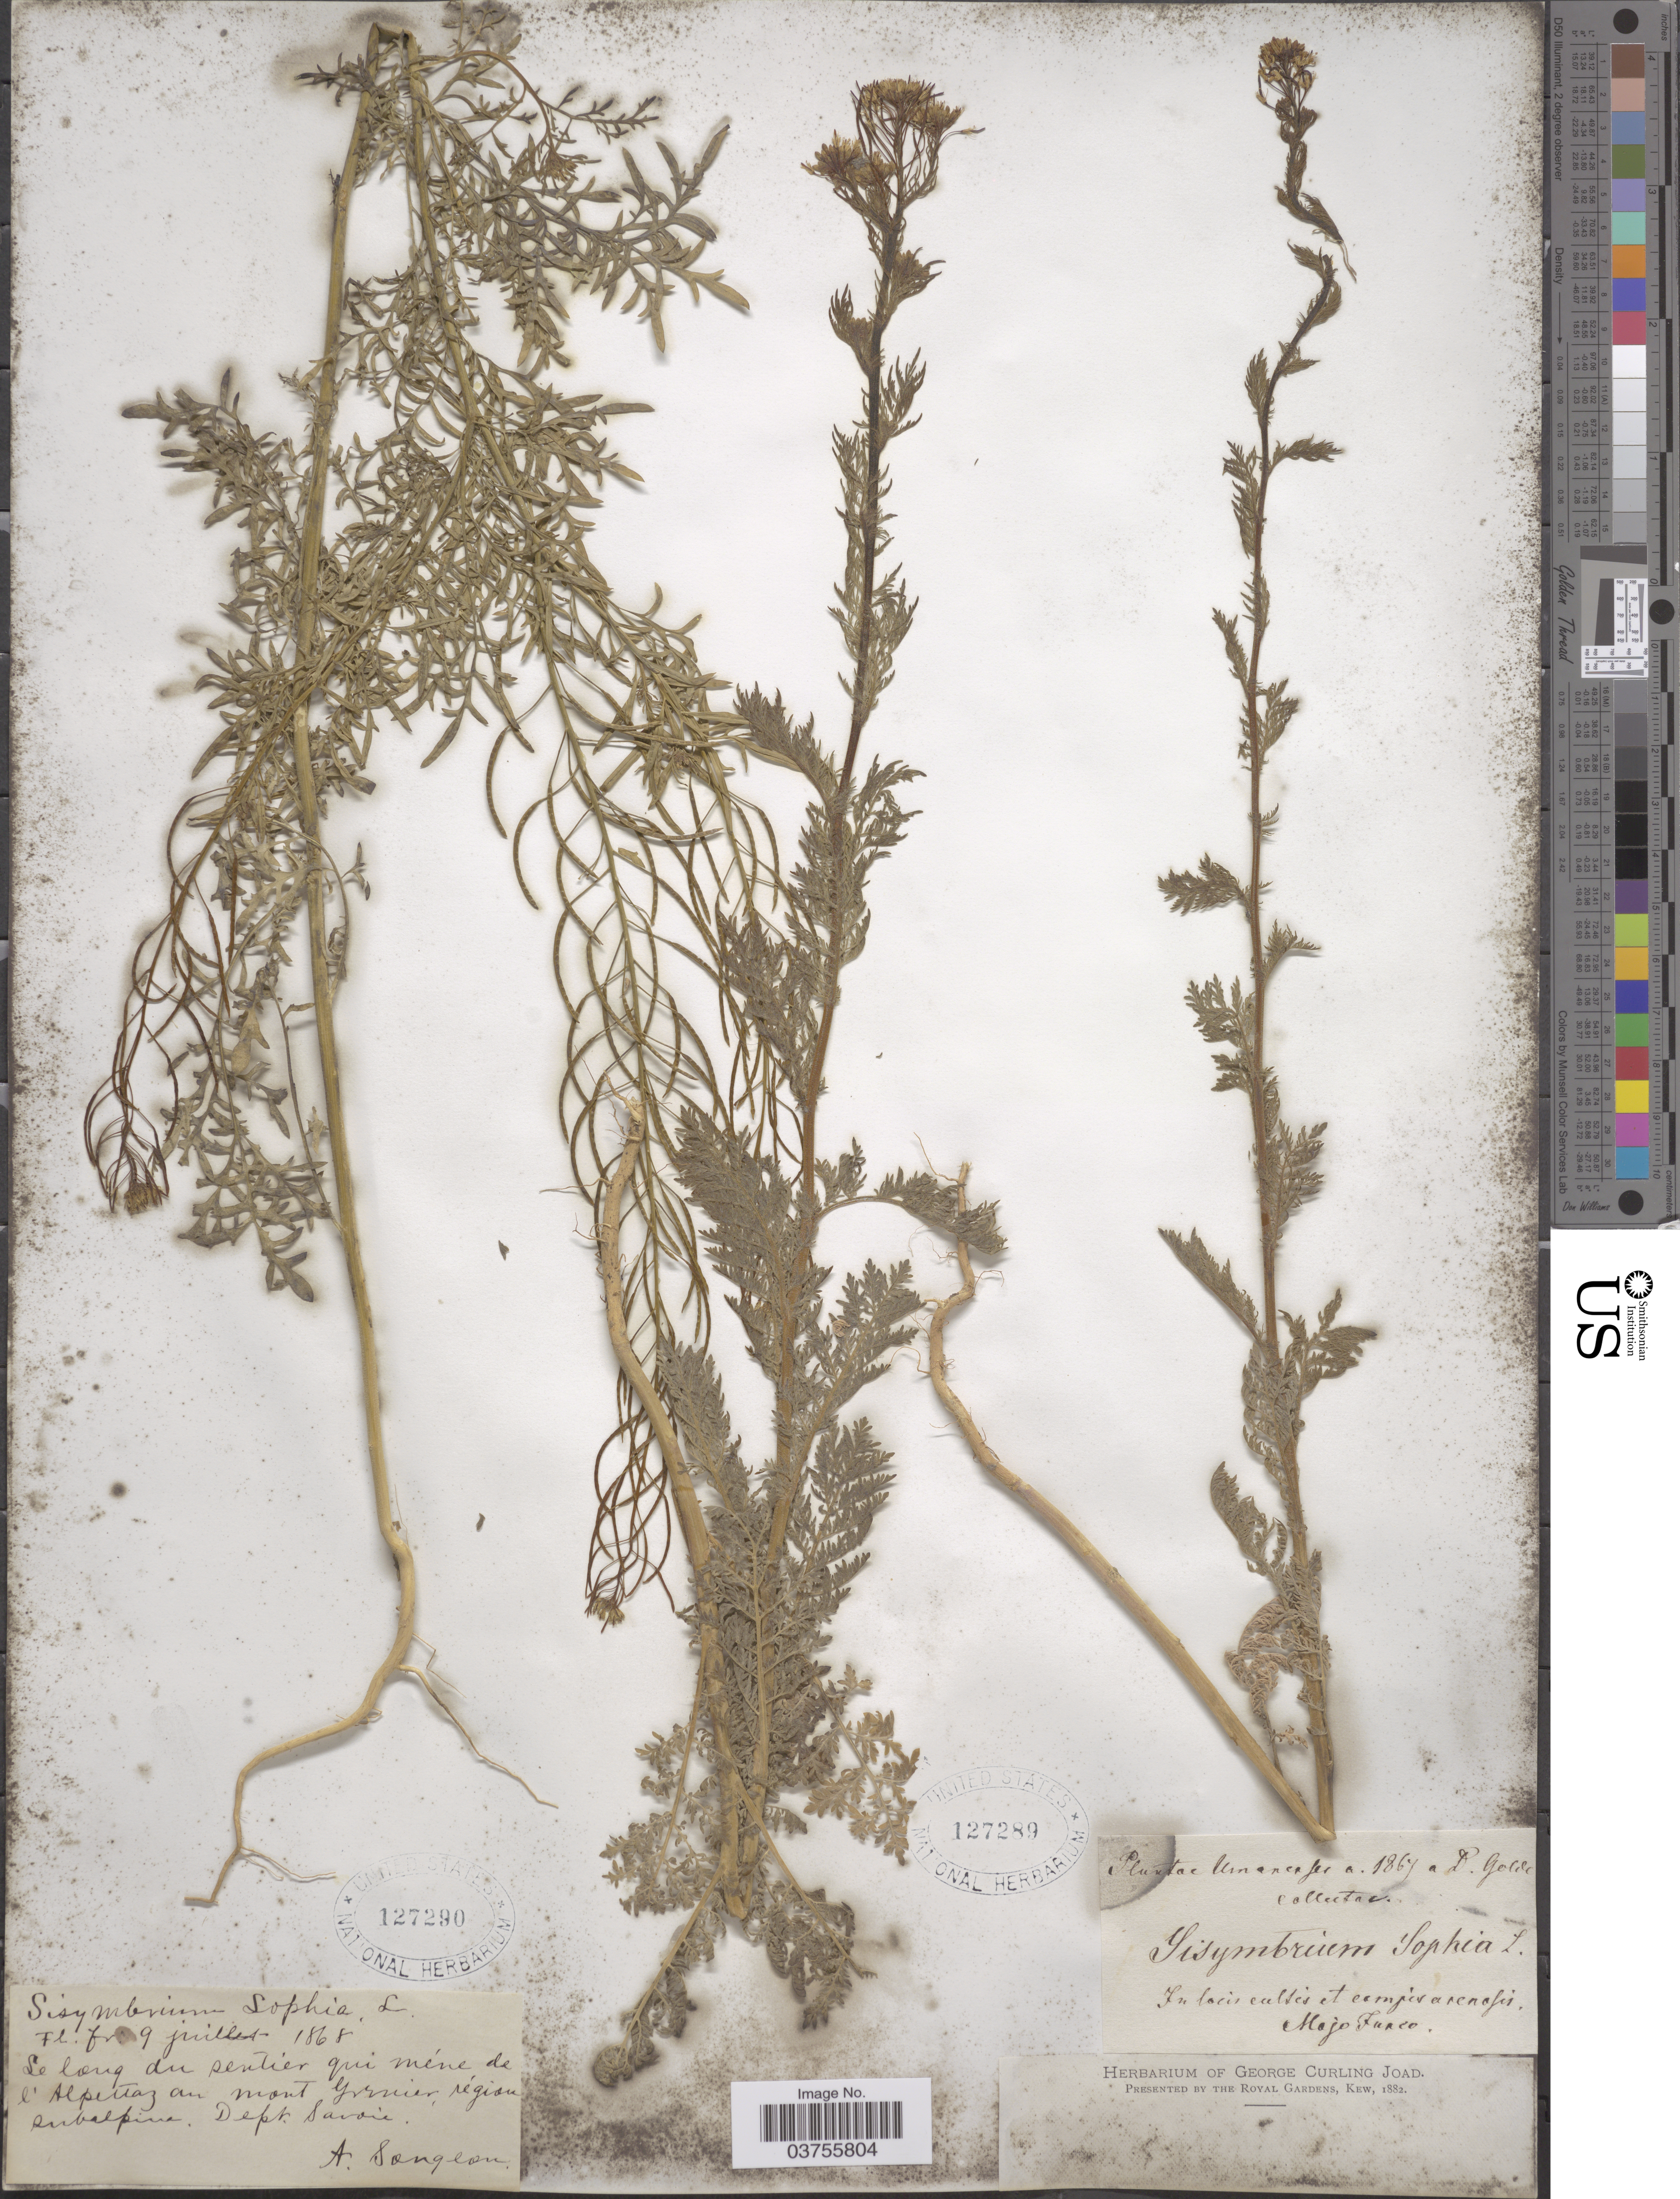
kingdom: Plantae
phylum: Tracheophyta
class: Magnoliopsida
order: Brassicales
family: Brassicaceae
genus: Sophia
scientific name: Sophia sophia (L.) Britton nom. illeg. (tautonym)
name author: (L.) Britton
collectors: A. Songeon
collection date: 1868-07-09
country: France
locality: Le long du sentier qui méne de l'Alpettaz au mont Grenier, région subalpina. Dept. Savoie.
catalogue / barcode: US 127290